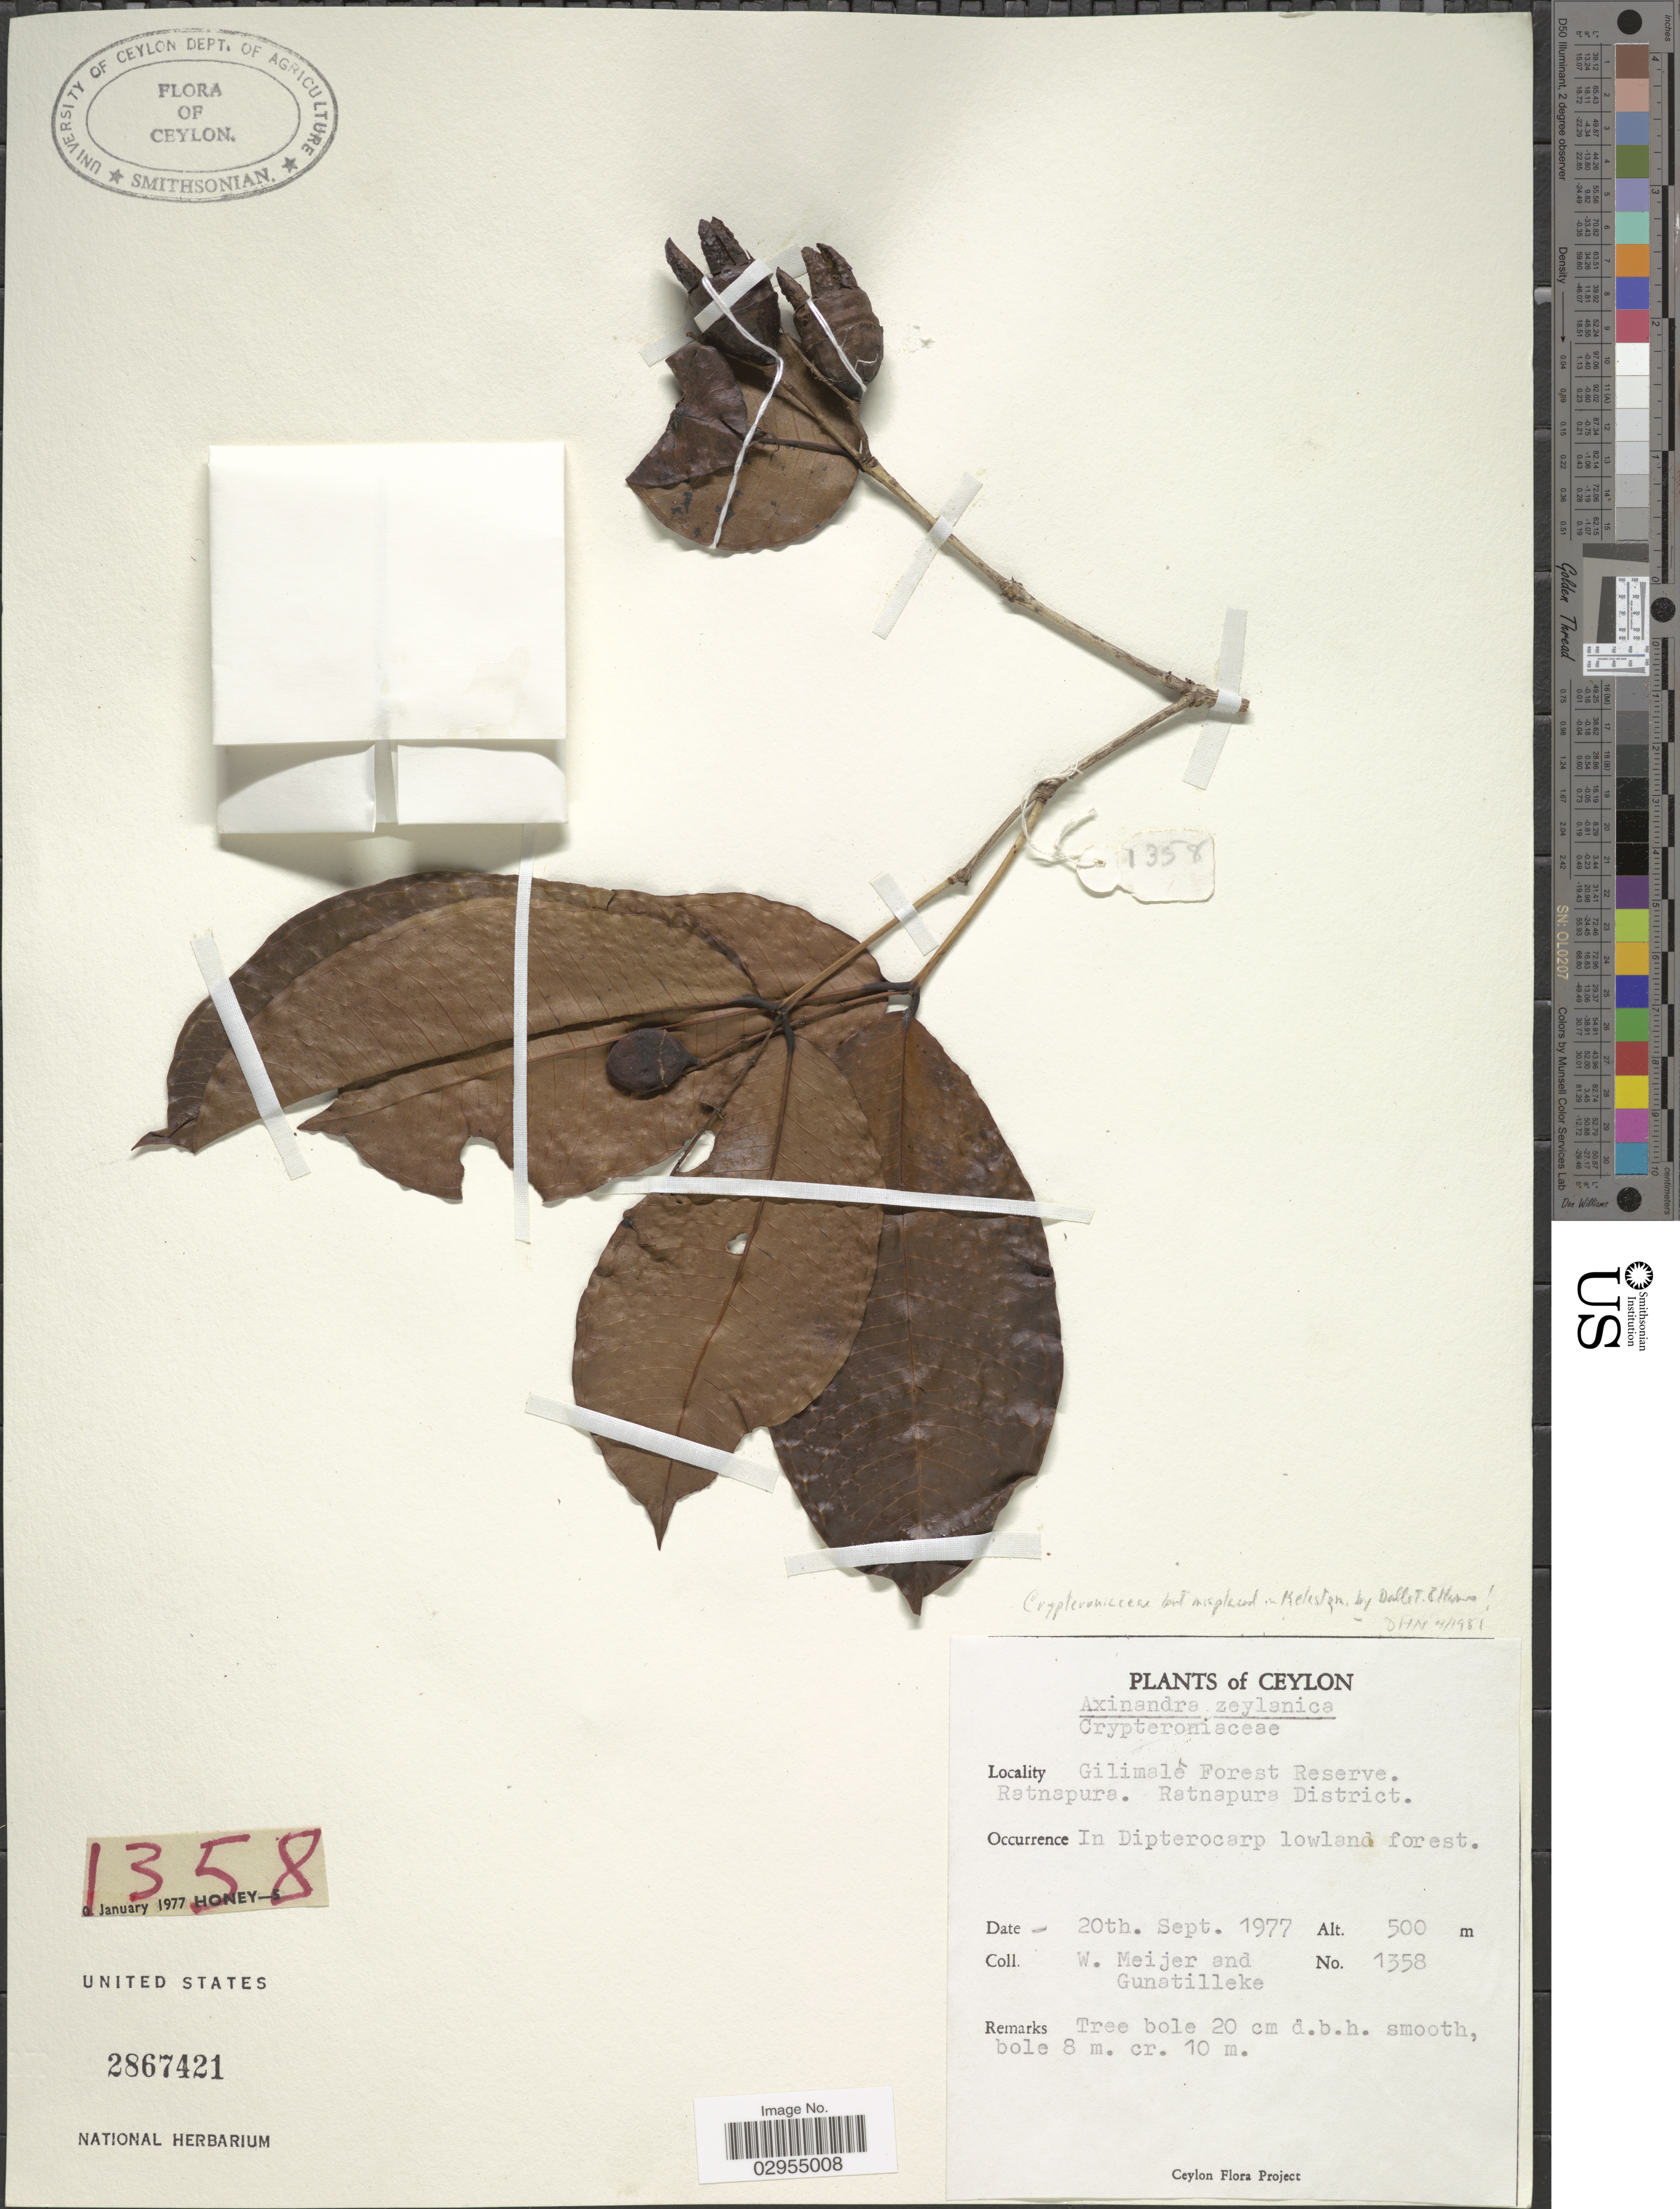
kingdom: Plantae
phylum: Tracheophyta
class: Magnoliopsida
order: Myrtales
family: Crypteroniaceae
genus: Axinandra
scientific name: Axinandra zeylanica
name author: Thwaites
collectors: W. Meijer & -- Gunatilleke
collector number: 1358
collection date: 1977-09-20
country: Sri Lanka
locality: Ceylon. Gilimale Forest Reserve. Ratnapura, Ratnapura District.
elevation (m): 500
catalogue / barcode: US 2867421